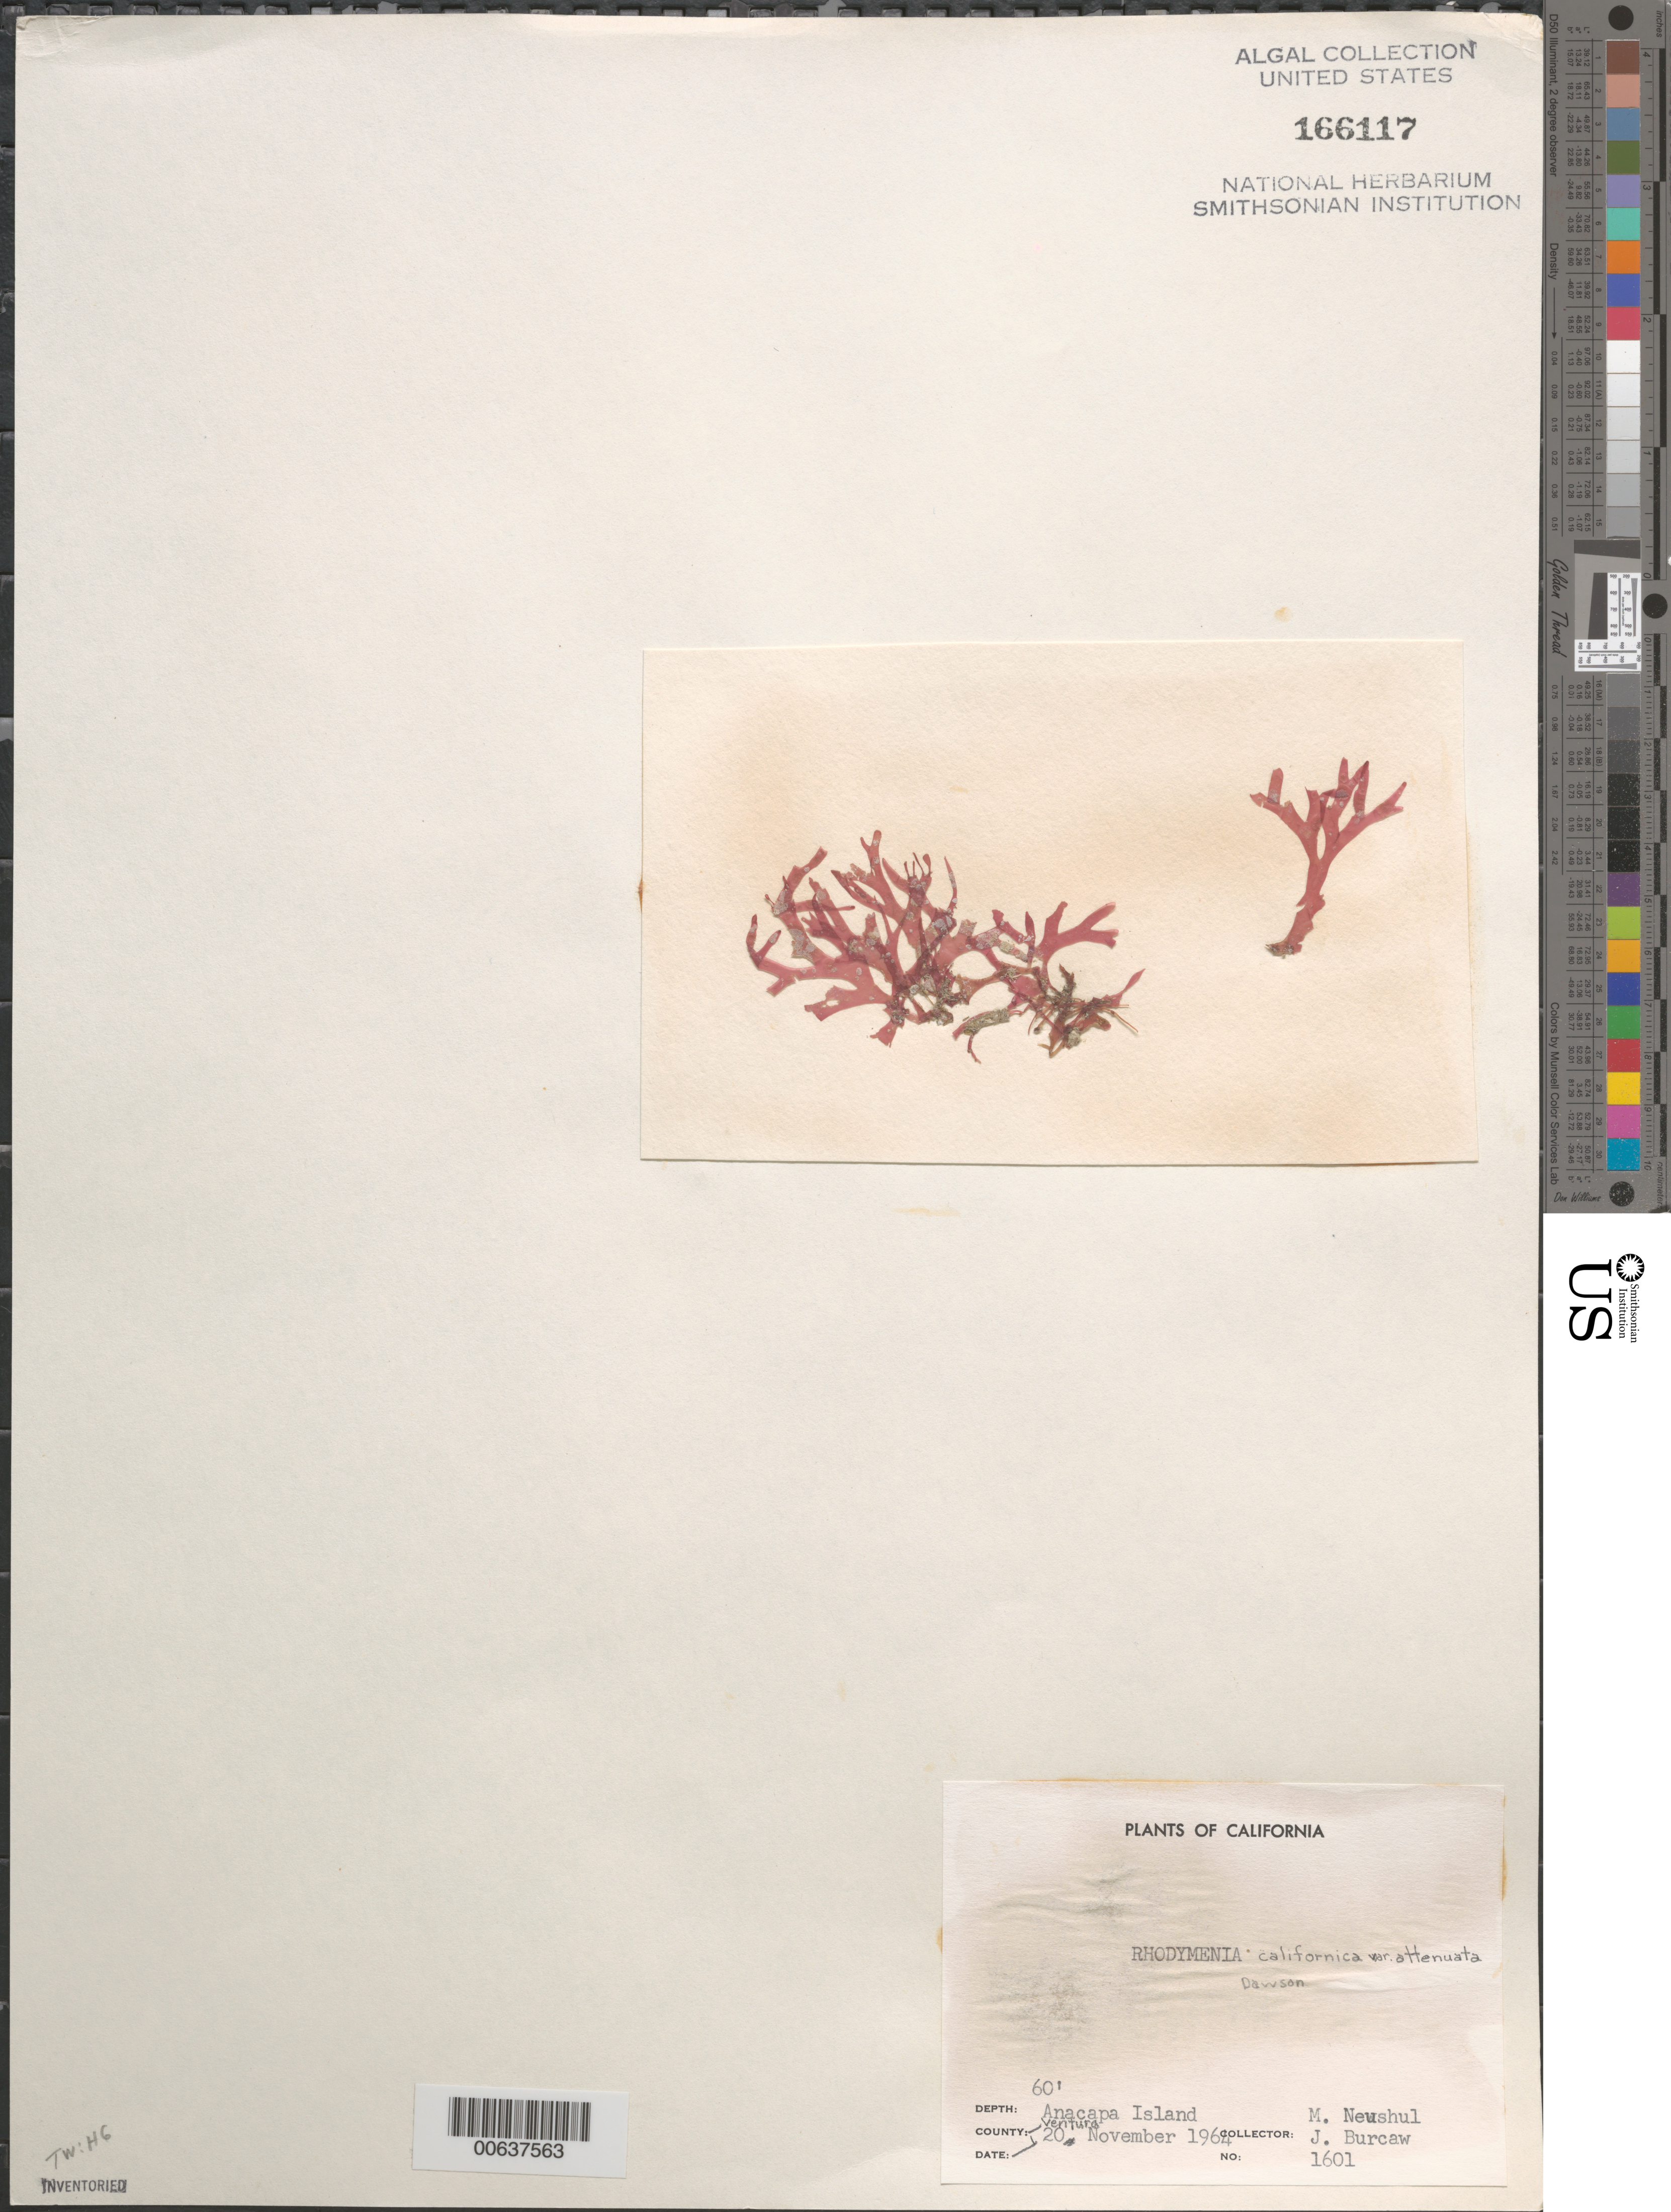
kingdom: Plantae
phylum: Rhodophyta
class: Florideophyceae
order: Rhodymeniales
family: Rhodymeniaceae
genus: Rhodymenia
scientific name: Rhodymenia californica var. attenuata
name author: (Daws.) E.Y. Dawson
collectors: M. Neushul & J. Burcaw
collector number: Neushul 1601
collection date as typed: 20 Nov 1964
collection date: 1964-11-20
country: United States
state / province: California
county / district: Ventura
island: Anacapa Island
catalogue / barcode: US 166117